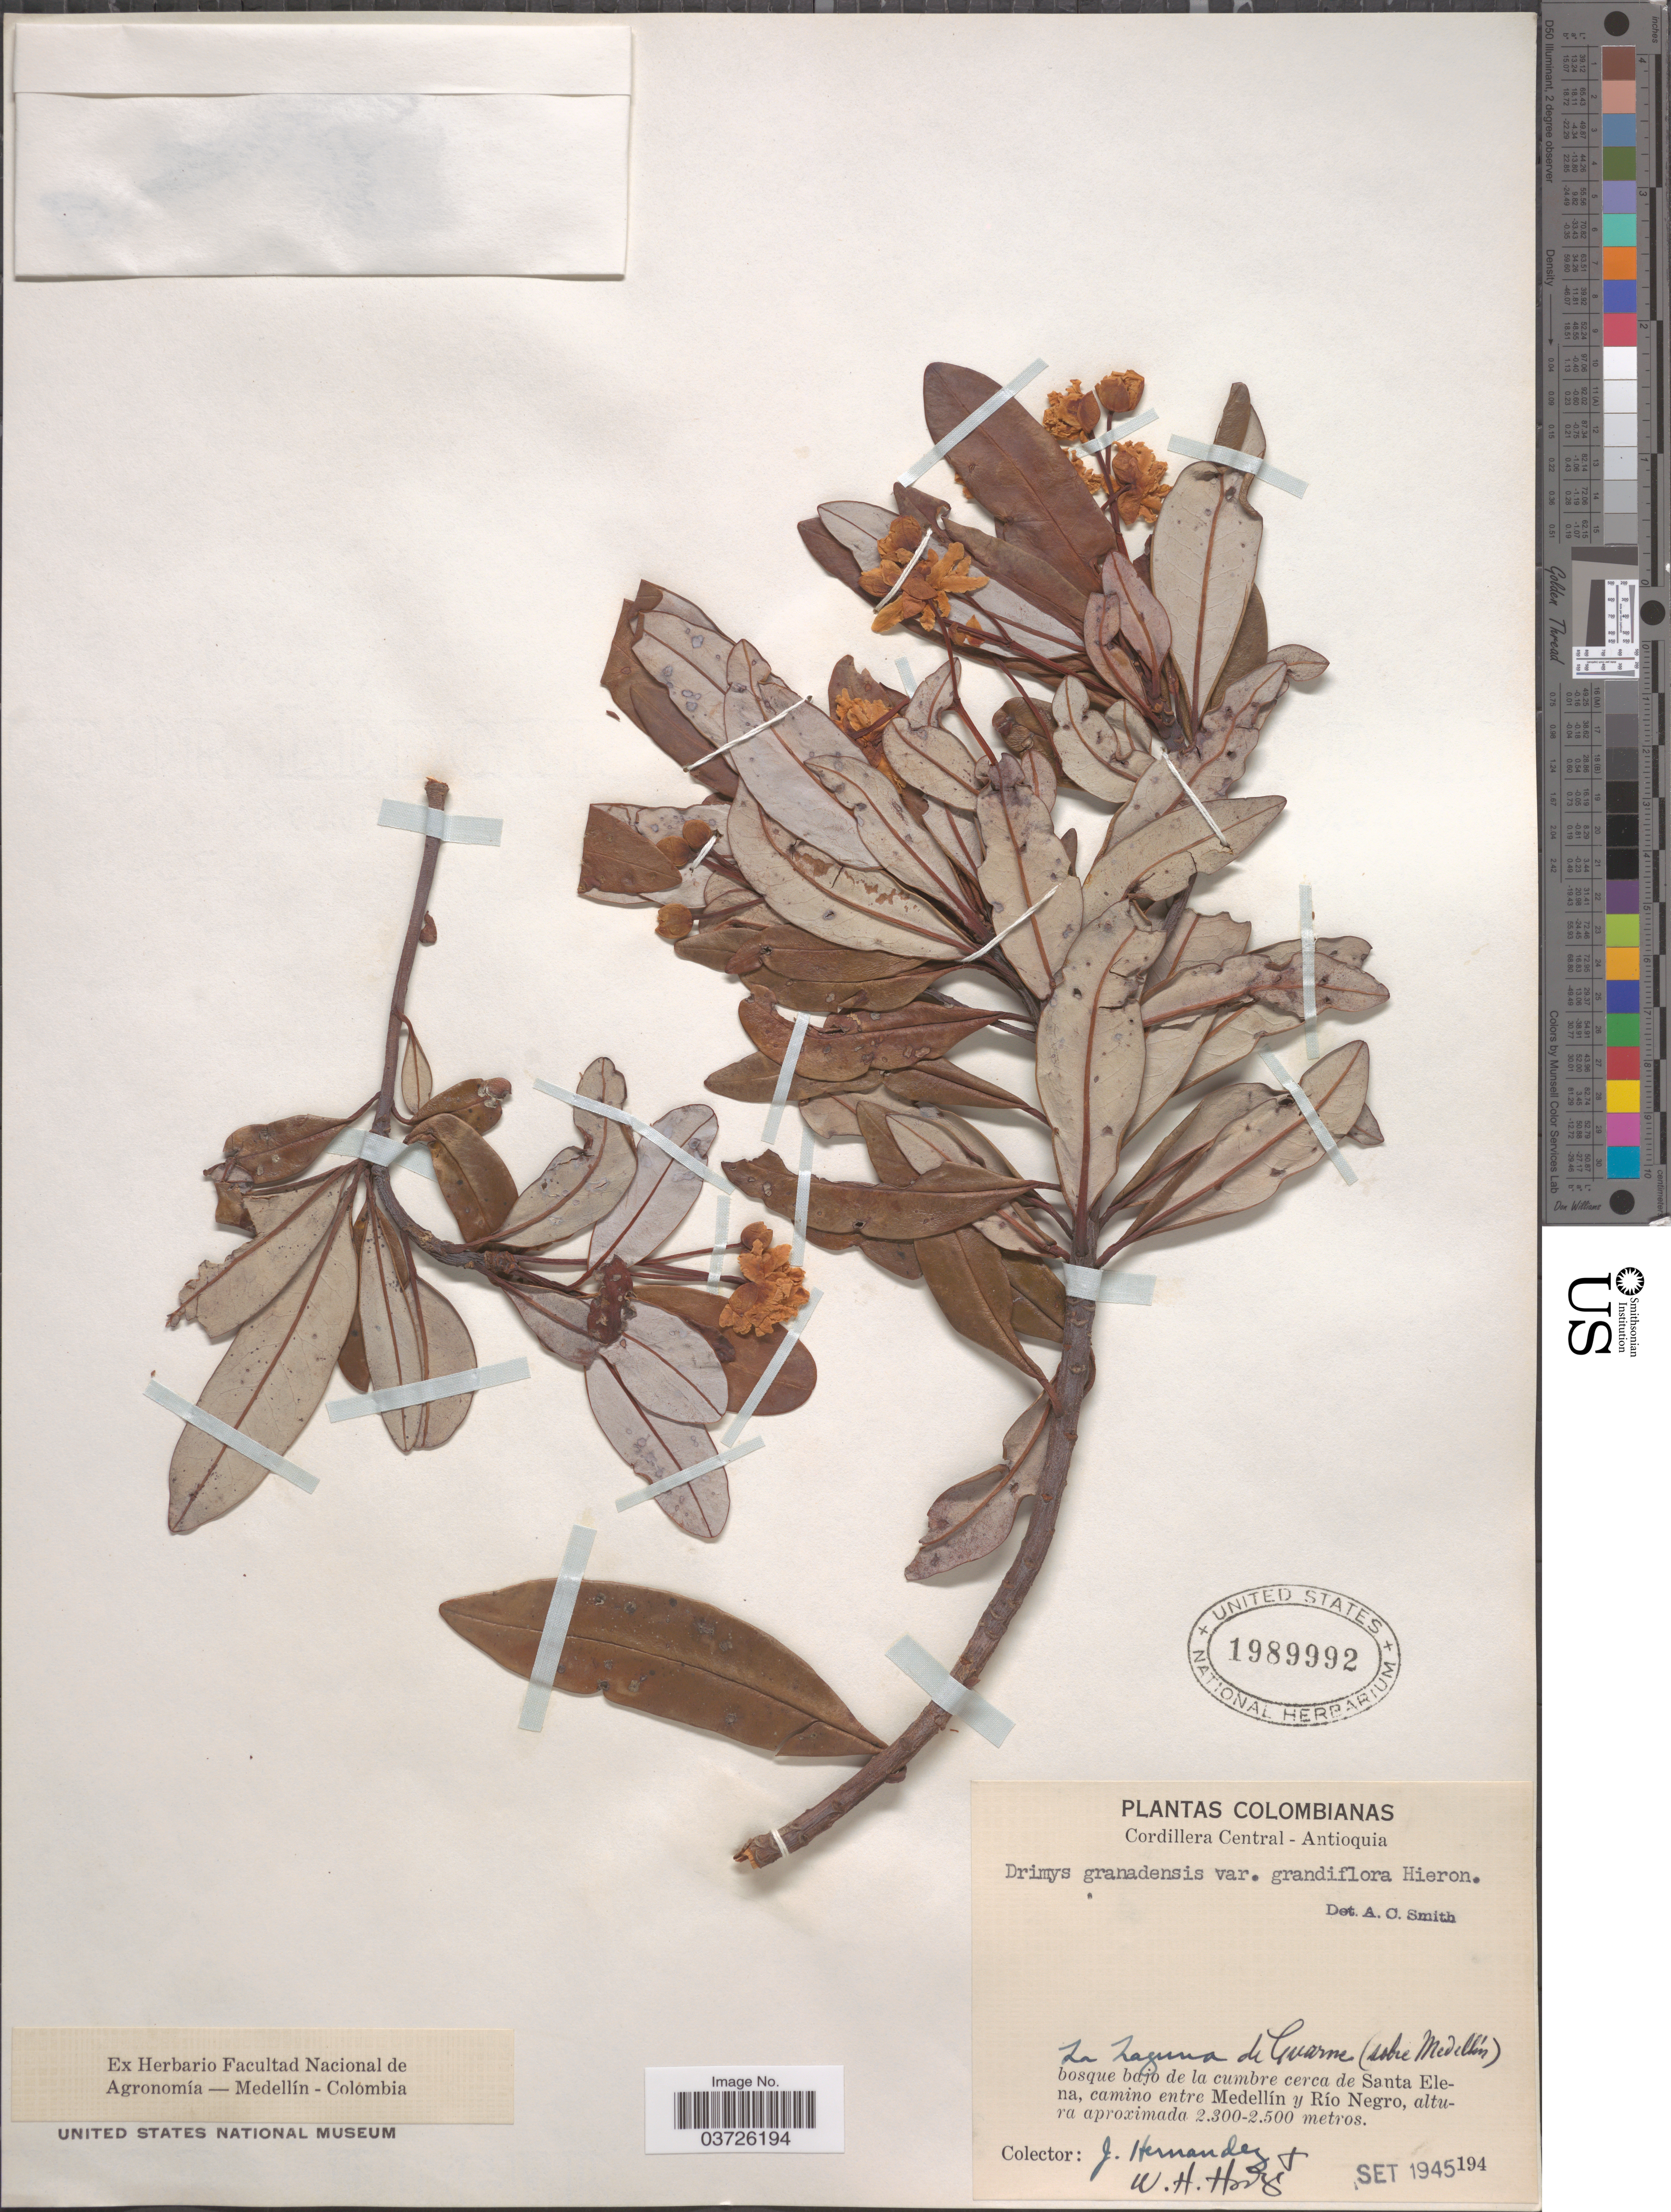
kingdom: Plantae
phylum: Tracheophyta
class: Magnoliopsida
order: Canellales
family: Winteraceae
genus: Drimys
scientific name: Drimys granadensis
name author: L. f.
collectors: J. Hernandez & W. Hodge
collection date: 1945-09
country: Colombia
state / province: Antioquia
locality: Cordillera Central - Antioquia. La Laguna de Guarne (sobre Medellín). Bosque bajo de la cumbre cerca de Santa Elena, camino entre Medellín y Río Negro.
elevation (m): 2300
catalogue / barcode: US 1989992